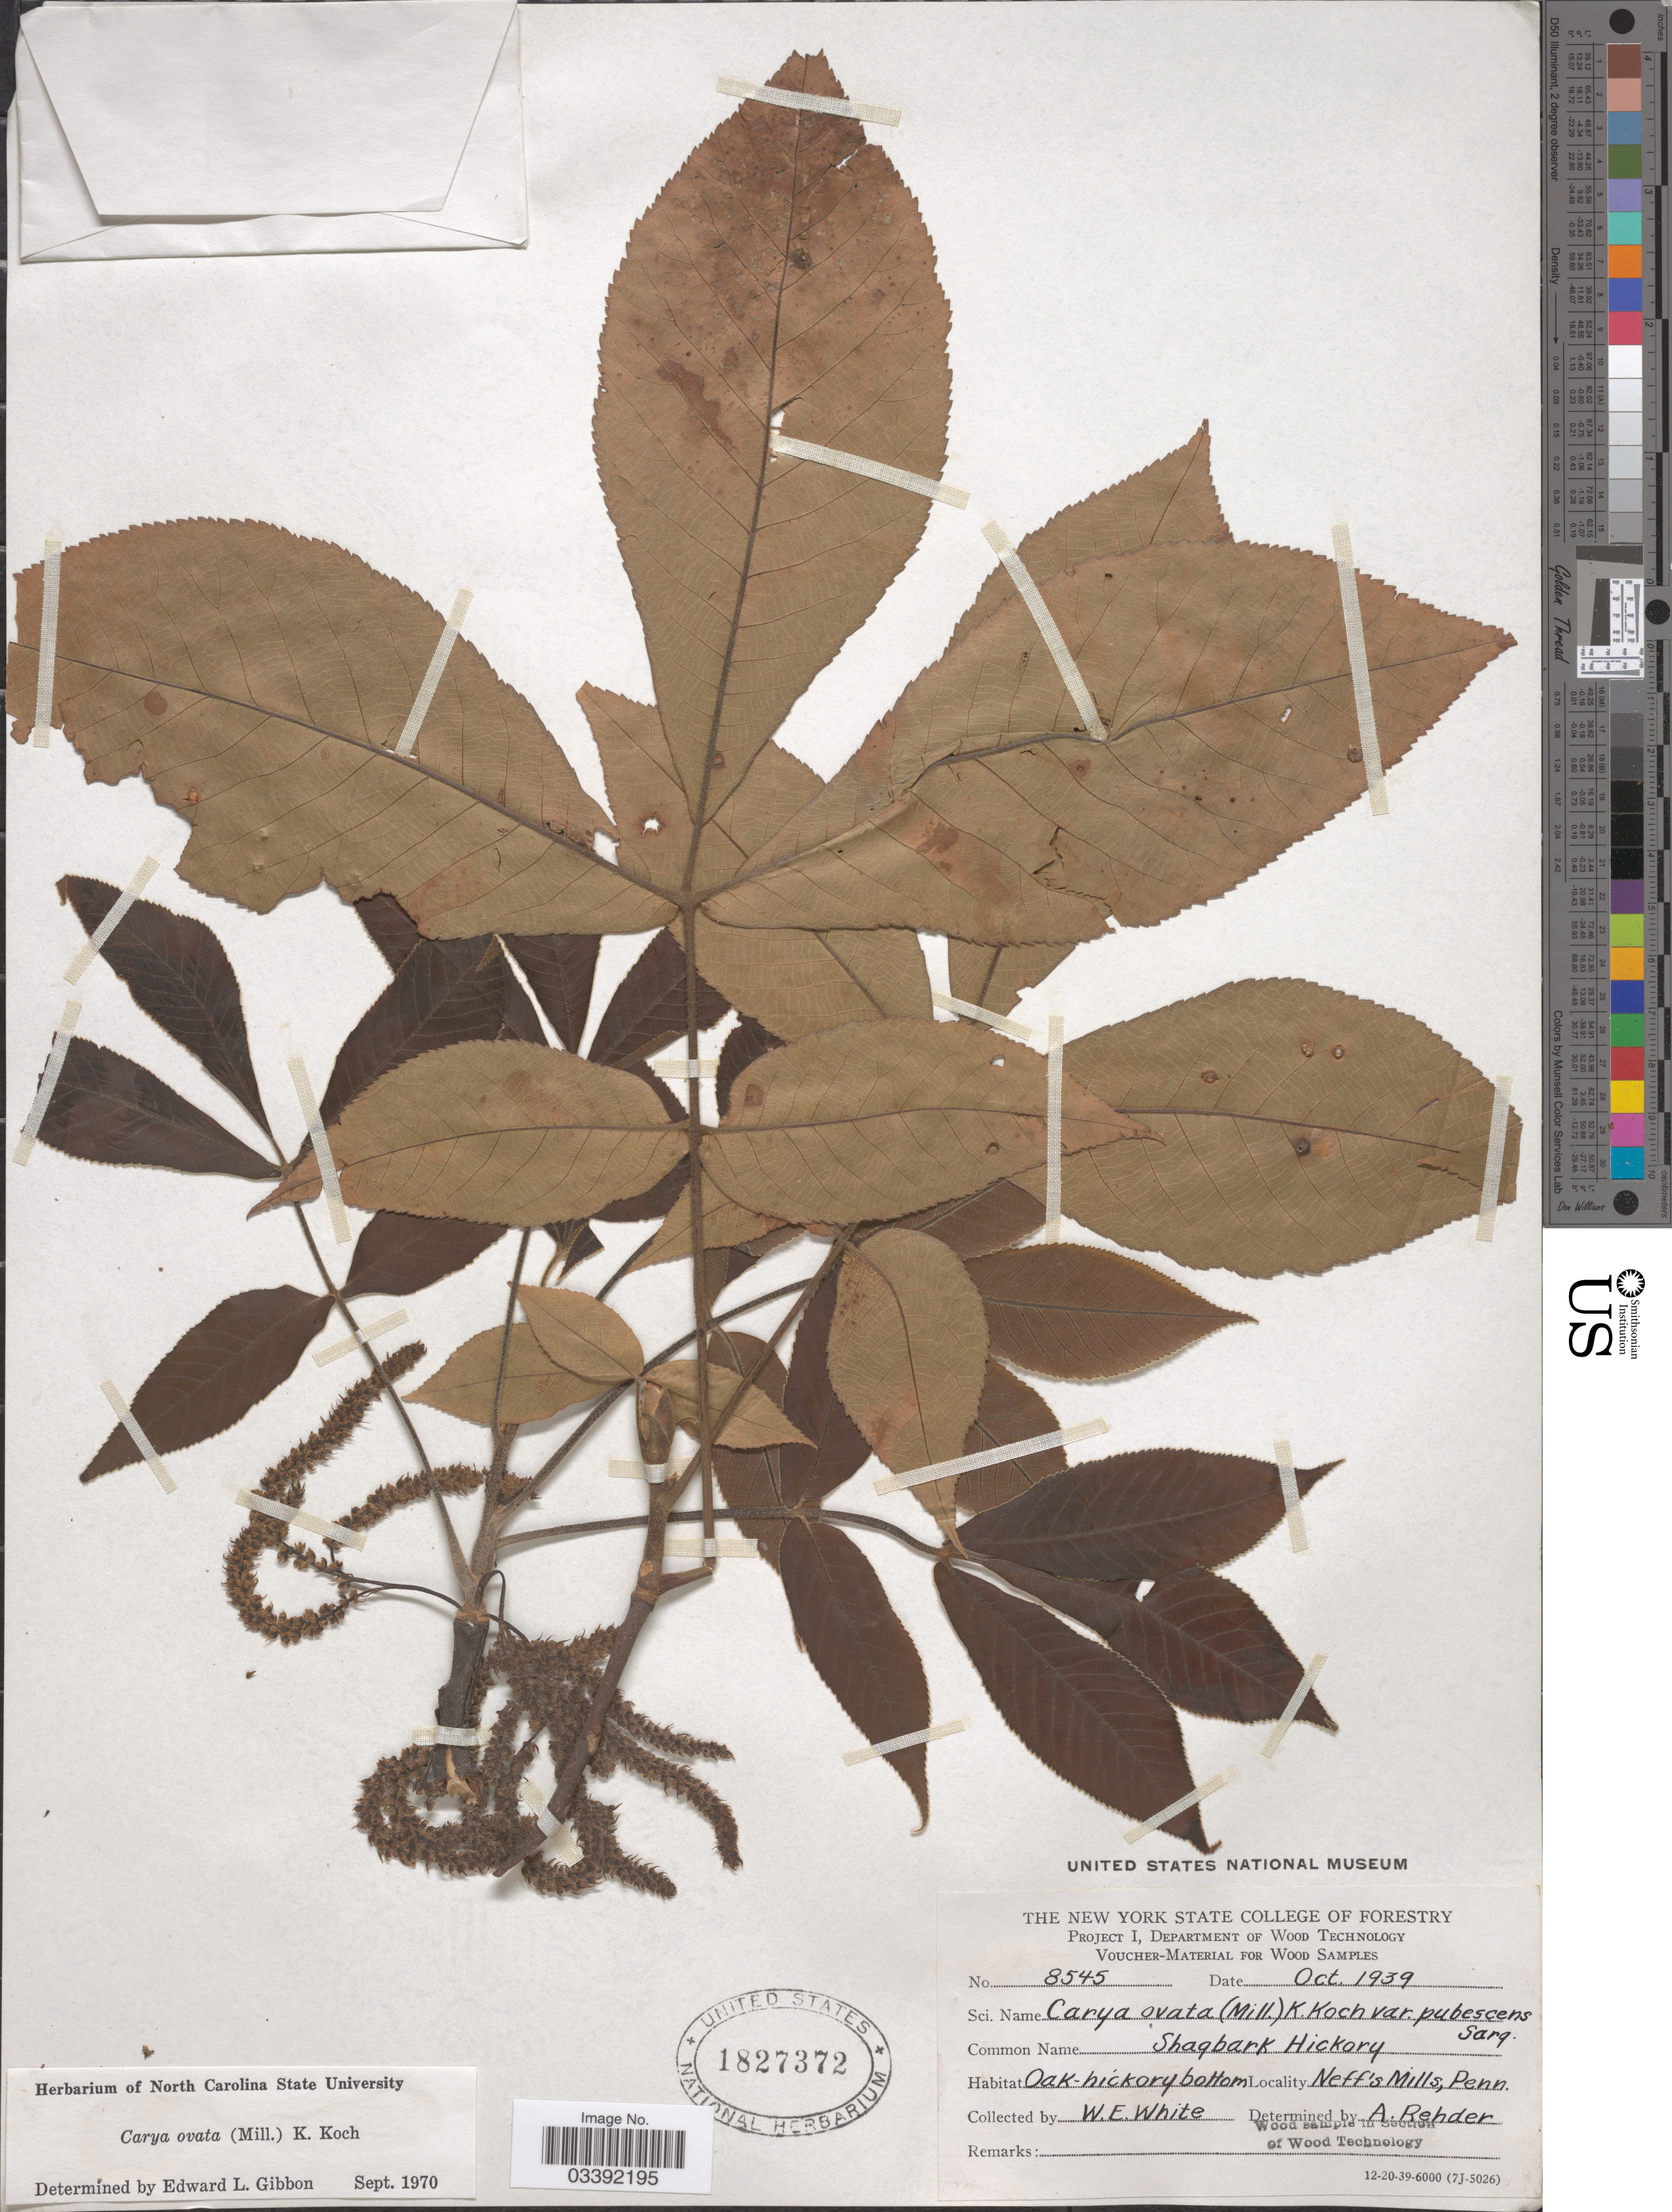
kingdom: Plantae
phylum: Tracheophyta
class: Magnoliopsida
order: Fagales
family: Juglandaceae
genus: Carya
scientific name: Carya ovata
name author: (Mill.) K. Koch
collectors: W. E. White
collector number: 8545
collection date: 1939-10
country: United States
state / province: Pennsylvania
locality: Neff's Mills.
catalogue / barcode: US 1827372